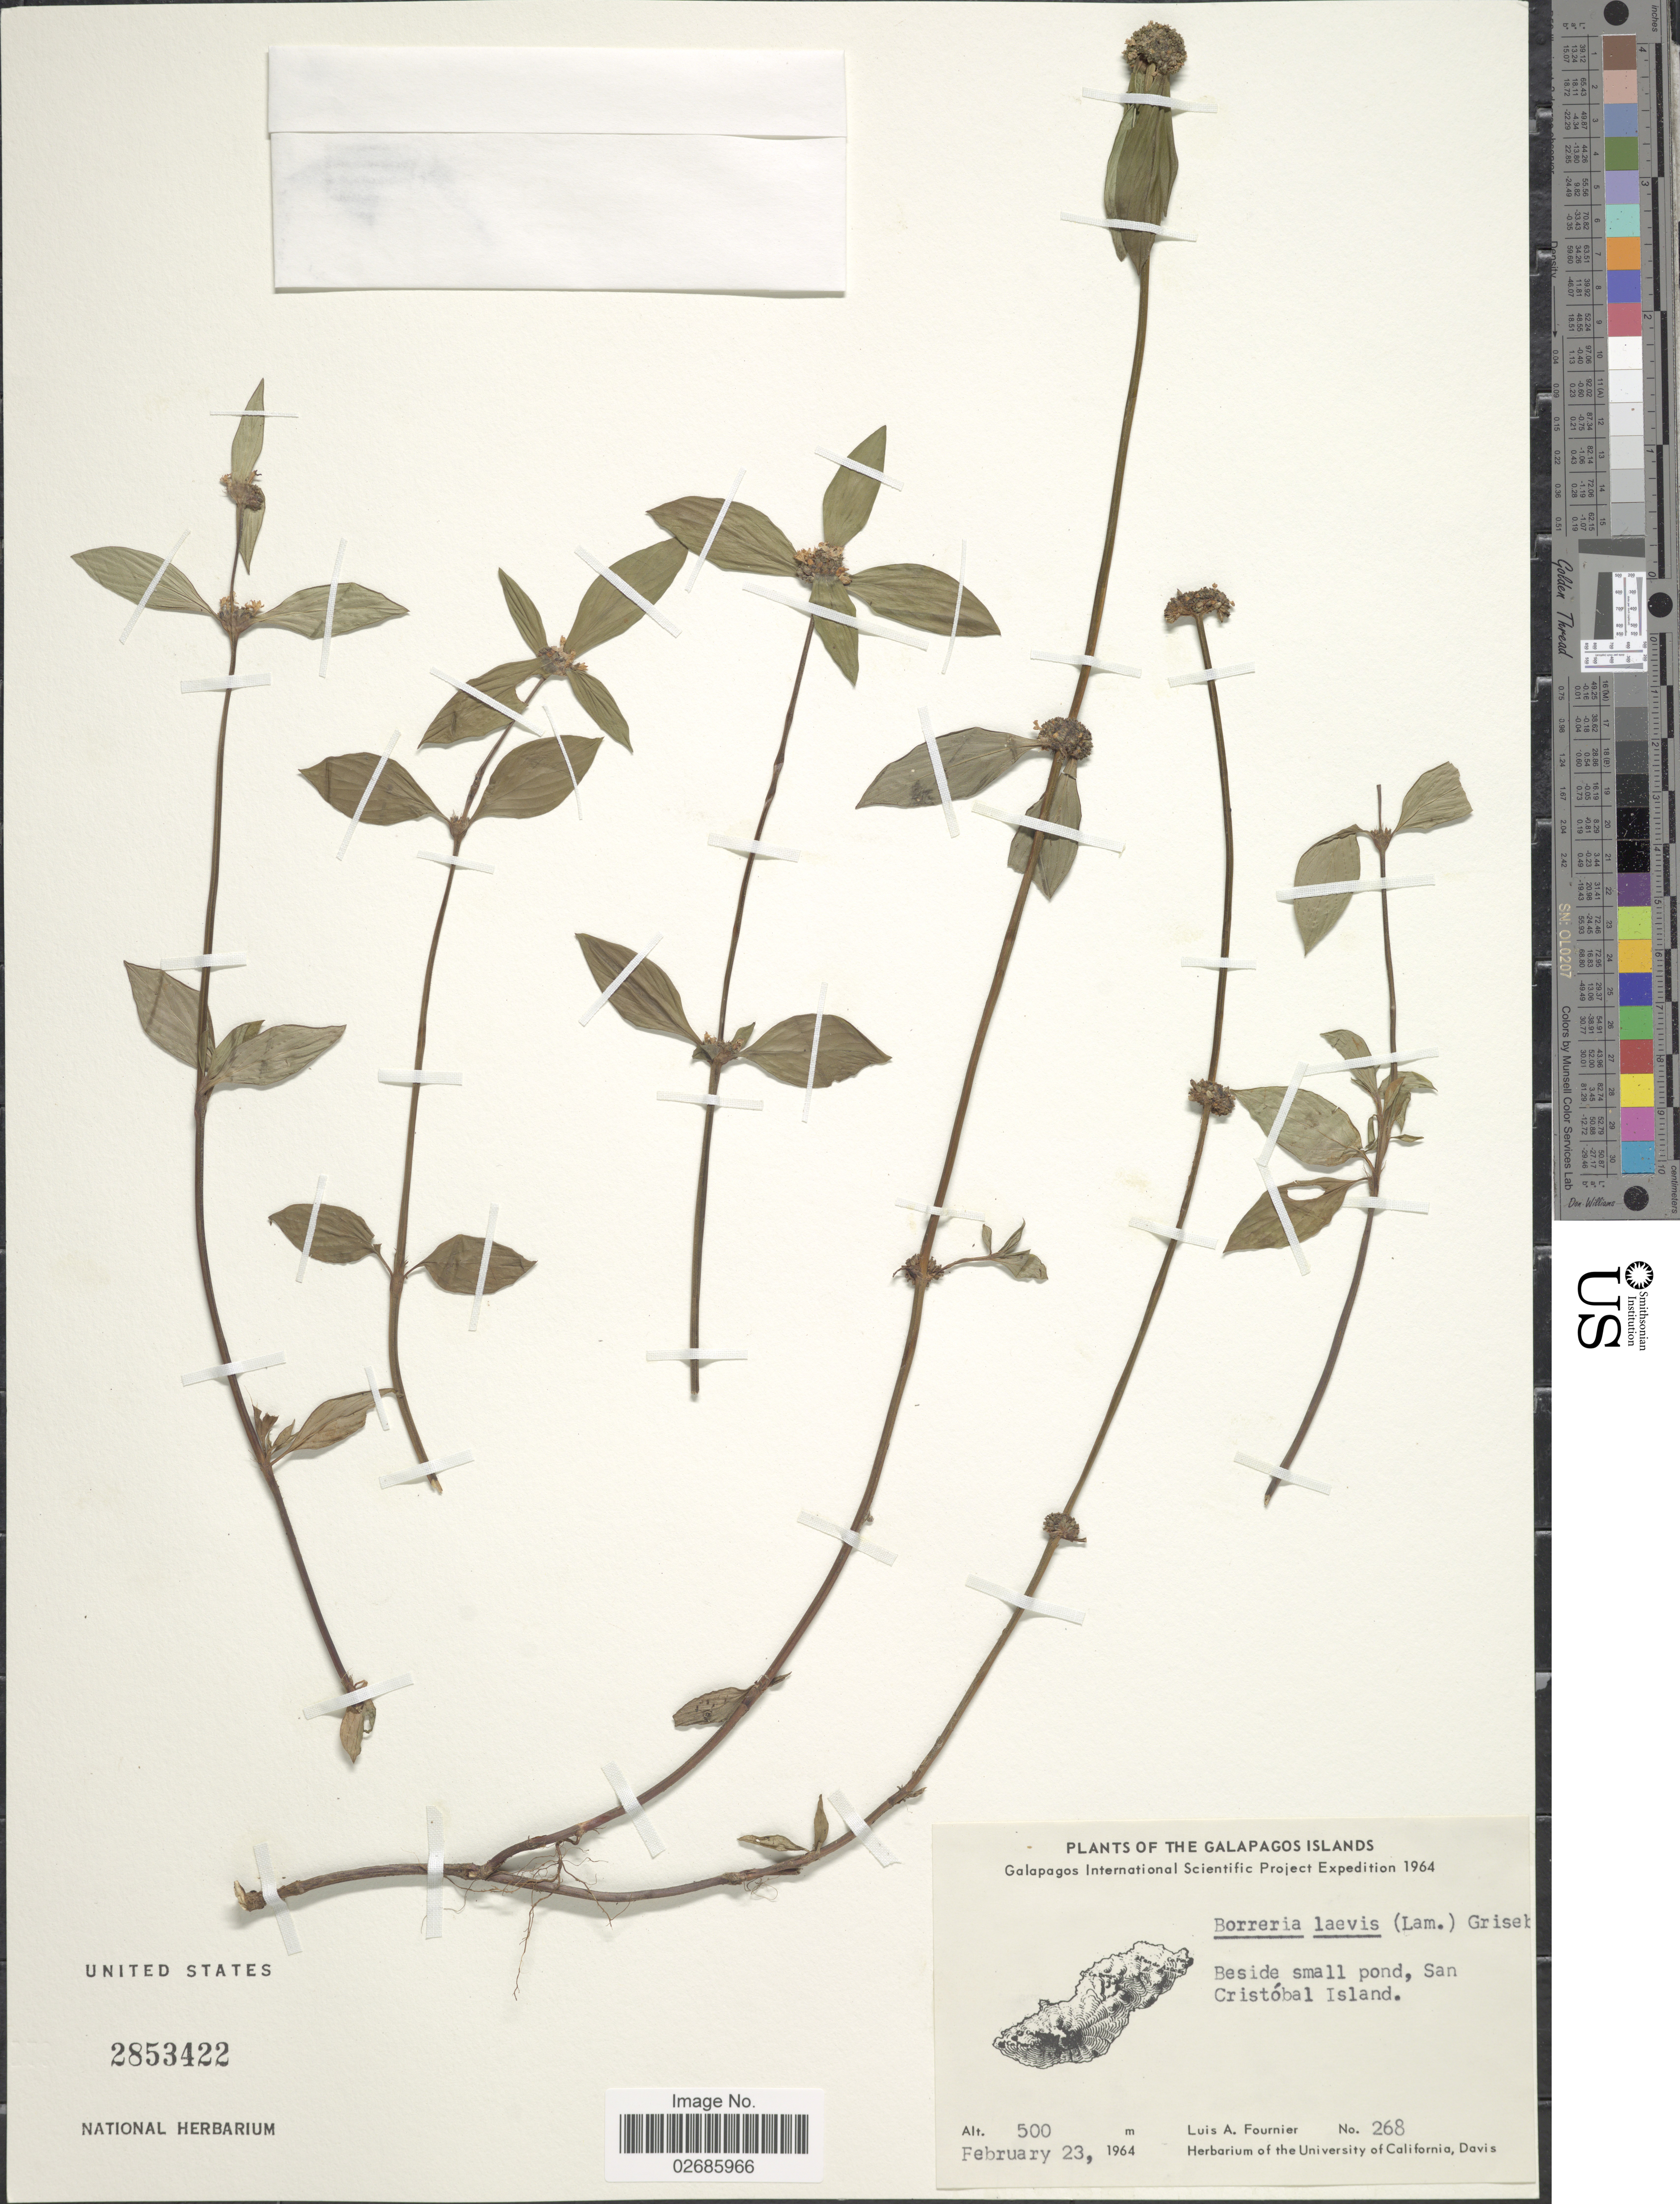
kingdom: Plantae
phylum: Tracheophyta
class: Magnoliopsida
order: Gentianales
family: Rubiaceae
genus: Borreria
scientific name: Borreria assurgens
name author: (Ruiz & Pav.) Griseb.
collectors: L. A. Fournier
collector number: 268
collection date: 1964-02-23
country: Ecuador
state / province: Colón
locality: The Galapagos Islands, San Cristóbal Island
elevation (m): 500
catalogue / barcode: US 2853422